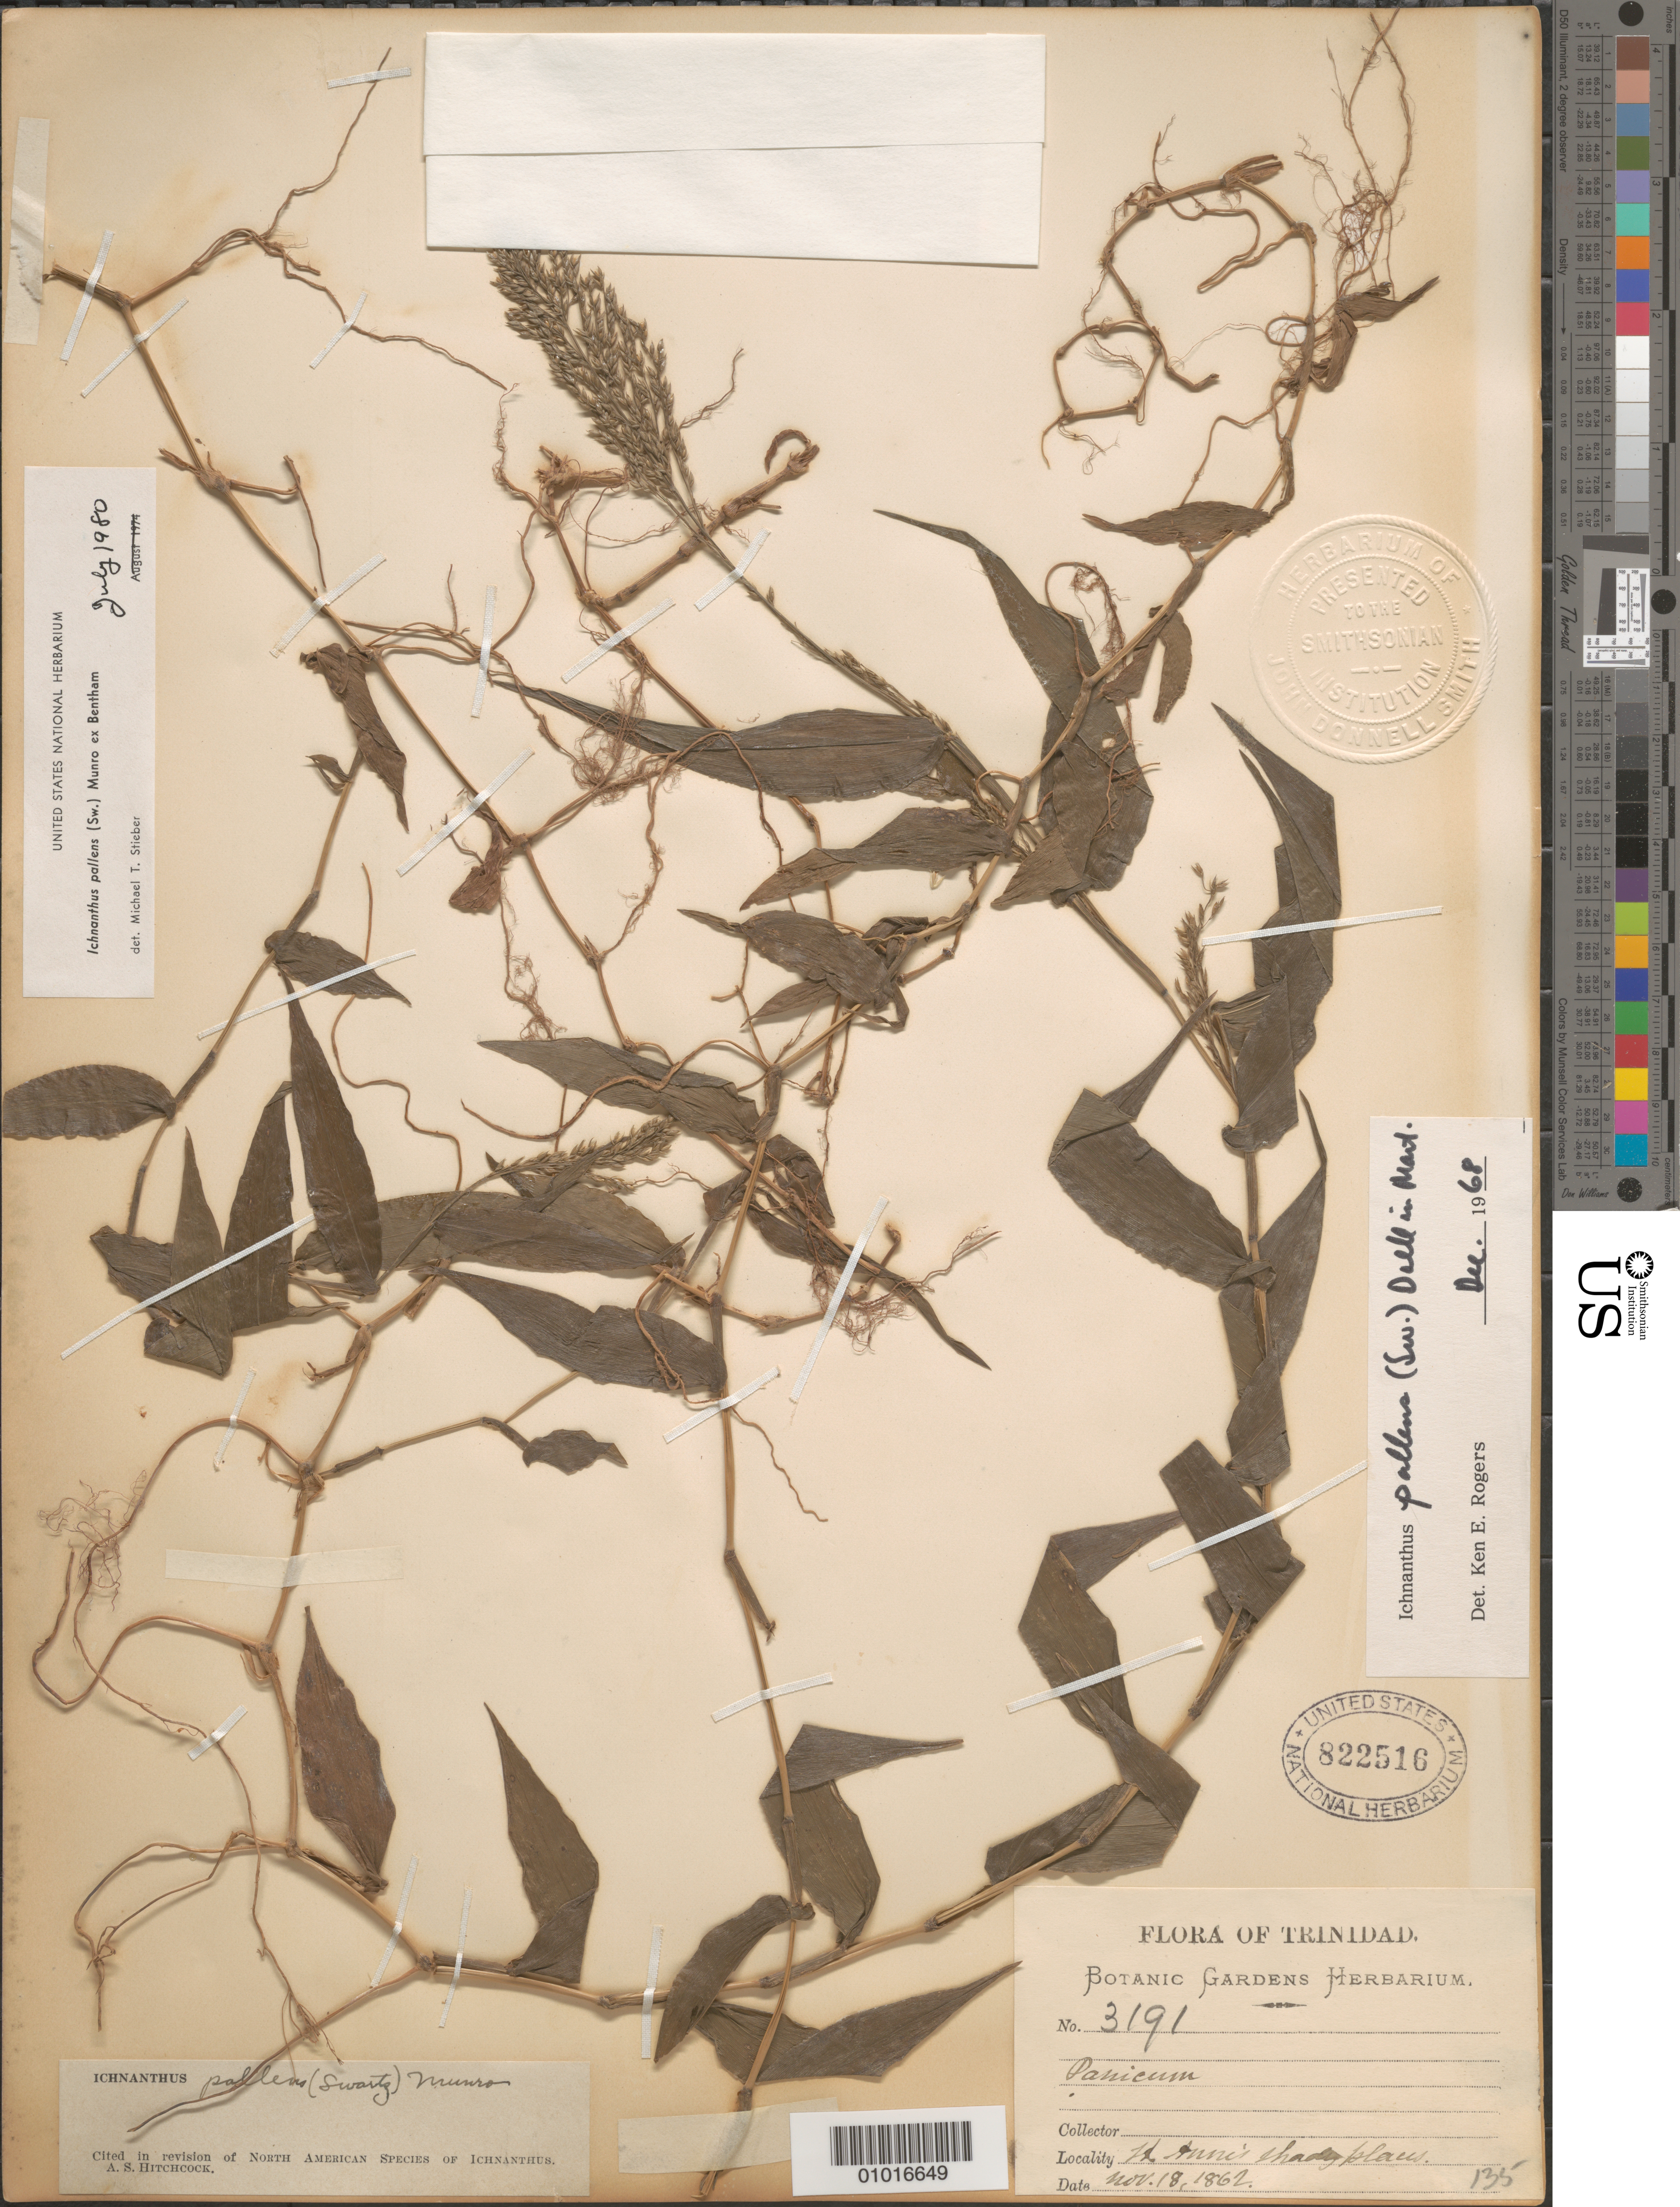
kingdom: Plantae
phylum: Tracheophyta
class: Liliopsida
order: Poales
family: Poaceae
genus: Ichnanthus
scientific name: Ichnanthus pallens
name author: (Sw.) Munro ex Benth.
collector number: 3191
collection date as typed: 18 Nov 1862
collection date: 1862-11-18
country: Trinidad and Tobago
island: Trinidad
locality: St. Anns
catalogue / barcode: US 822516